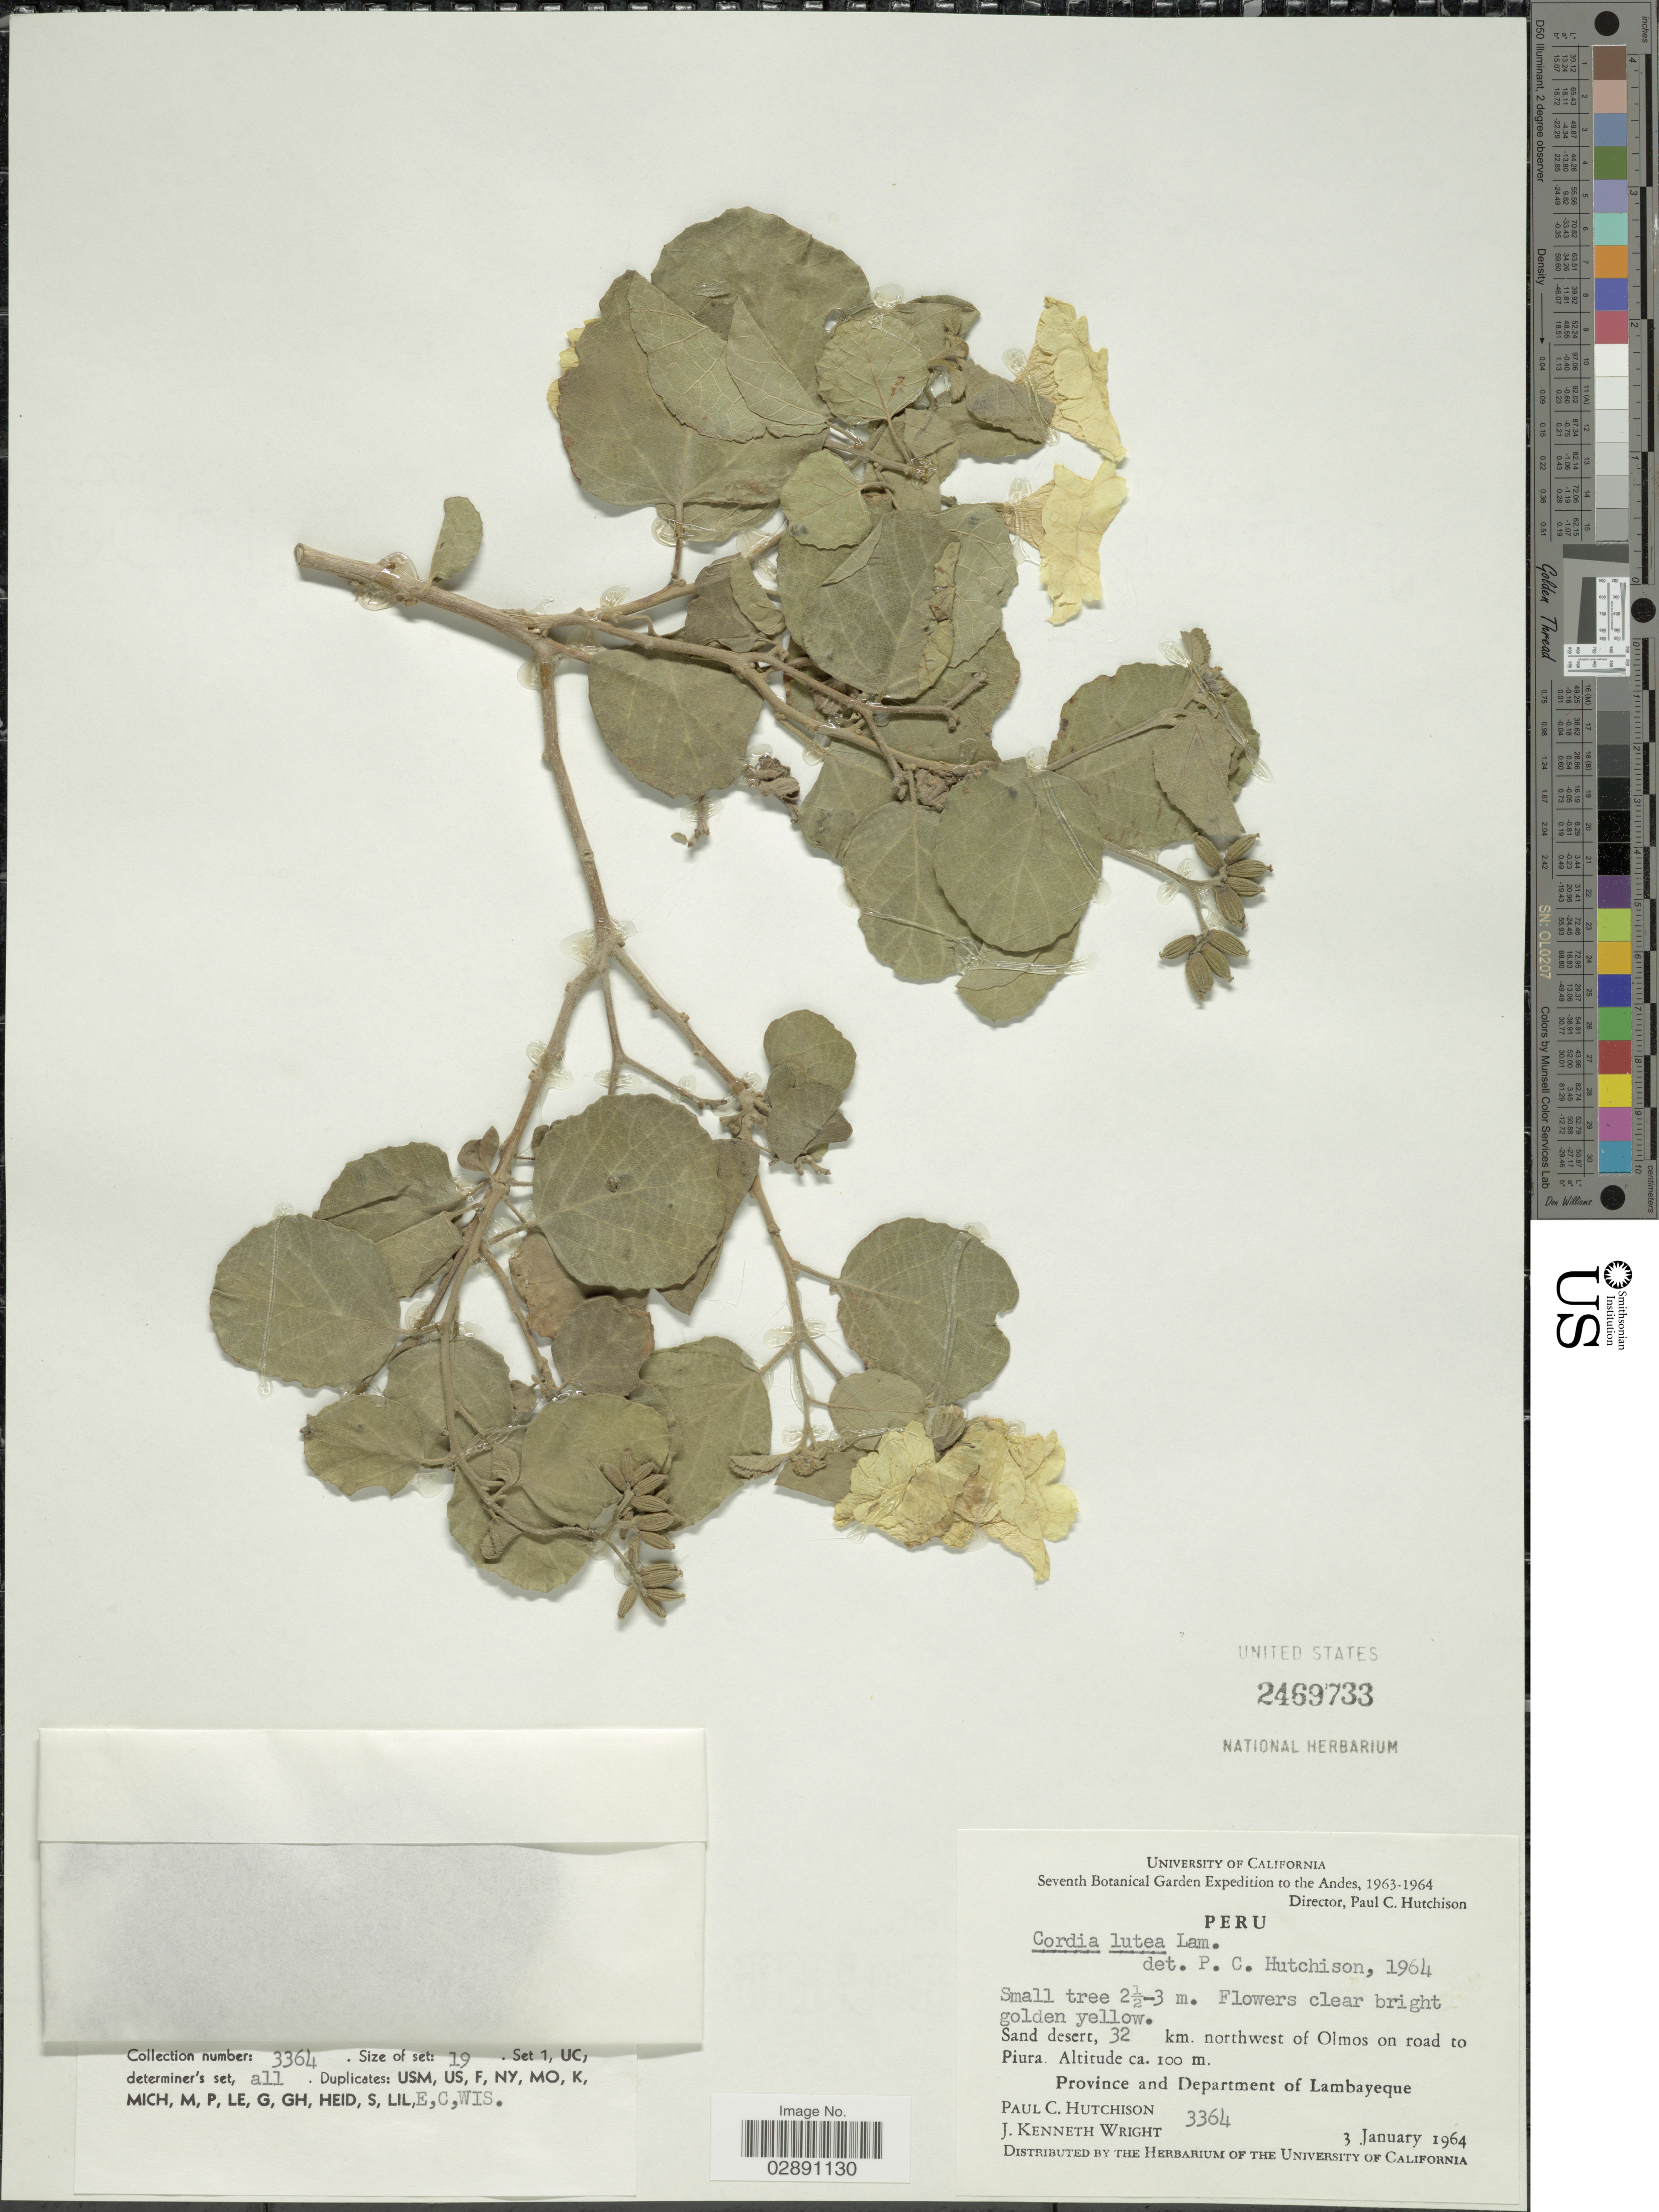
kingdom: Plantae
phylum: Tracheophyta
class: Magnoliopsida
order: Boraginales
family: Cordiaceae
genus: Cordia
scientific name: Cordia lutea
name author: Lam.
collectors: P. C. Hutchison & J. K. Wright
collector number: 3364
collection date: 1964-01-03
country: Peru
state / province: Lambayeque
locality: Andes. Sand desert, 32 km. northwest of Olmos on road to Piura. Province and Department of Lambayeque.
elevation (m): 100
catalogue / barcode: US 2469733